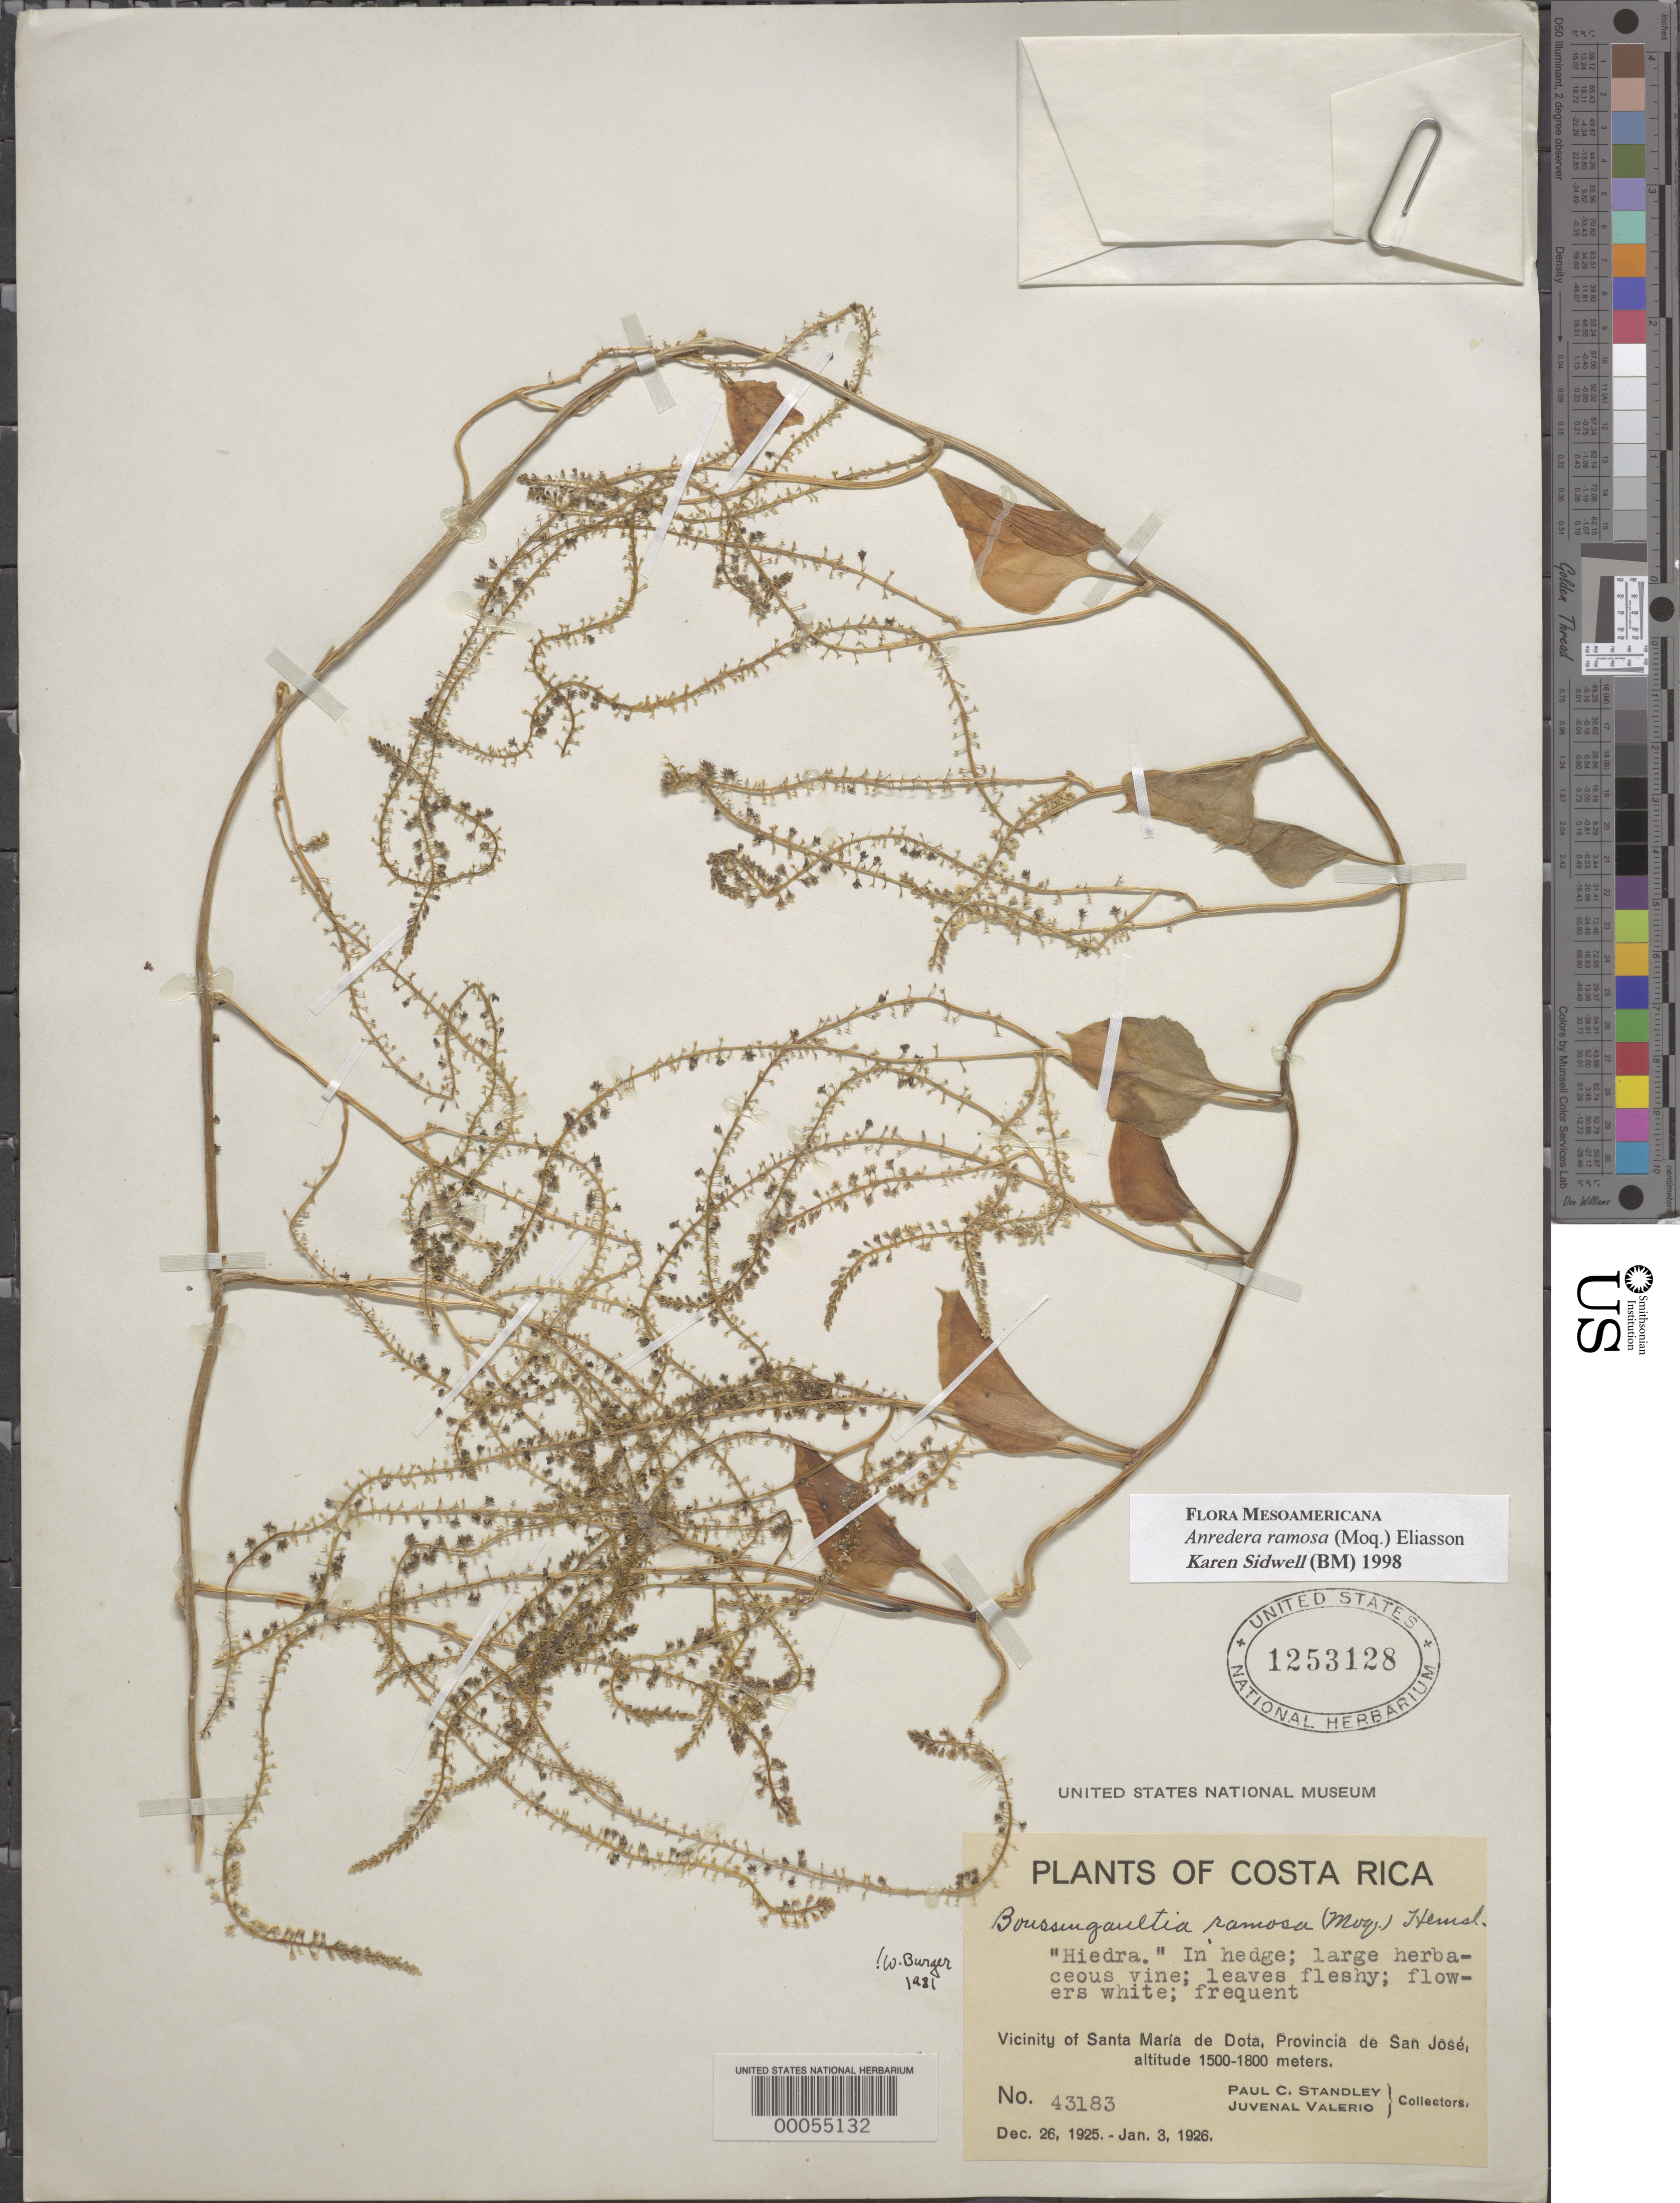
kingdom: Plantae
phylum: Tracheophyta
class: Magnoliopsida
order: Caryophyllales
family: Basellaceae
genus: Anredera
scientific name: Anredera ramosa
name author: (Moq.) Eliasson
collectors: P. C. Standley & J. Valerio R.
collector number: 43183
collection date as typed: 26 Dec 1925 to 03 Jan 1926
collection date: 1925-12-26/1926-01-03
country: Costa Rica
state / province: San José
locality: Vicinity of santa maria de dota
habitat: In hedge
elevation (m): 1500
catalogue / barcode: US 1253128